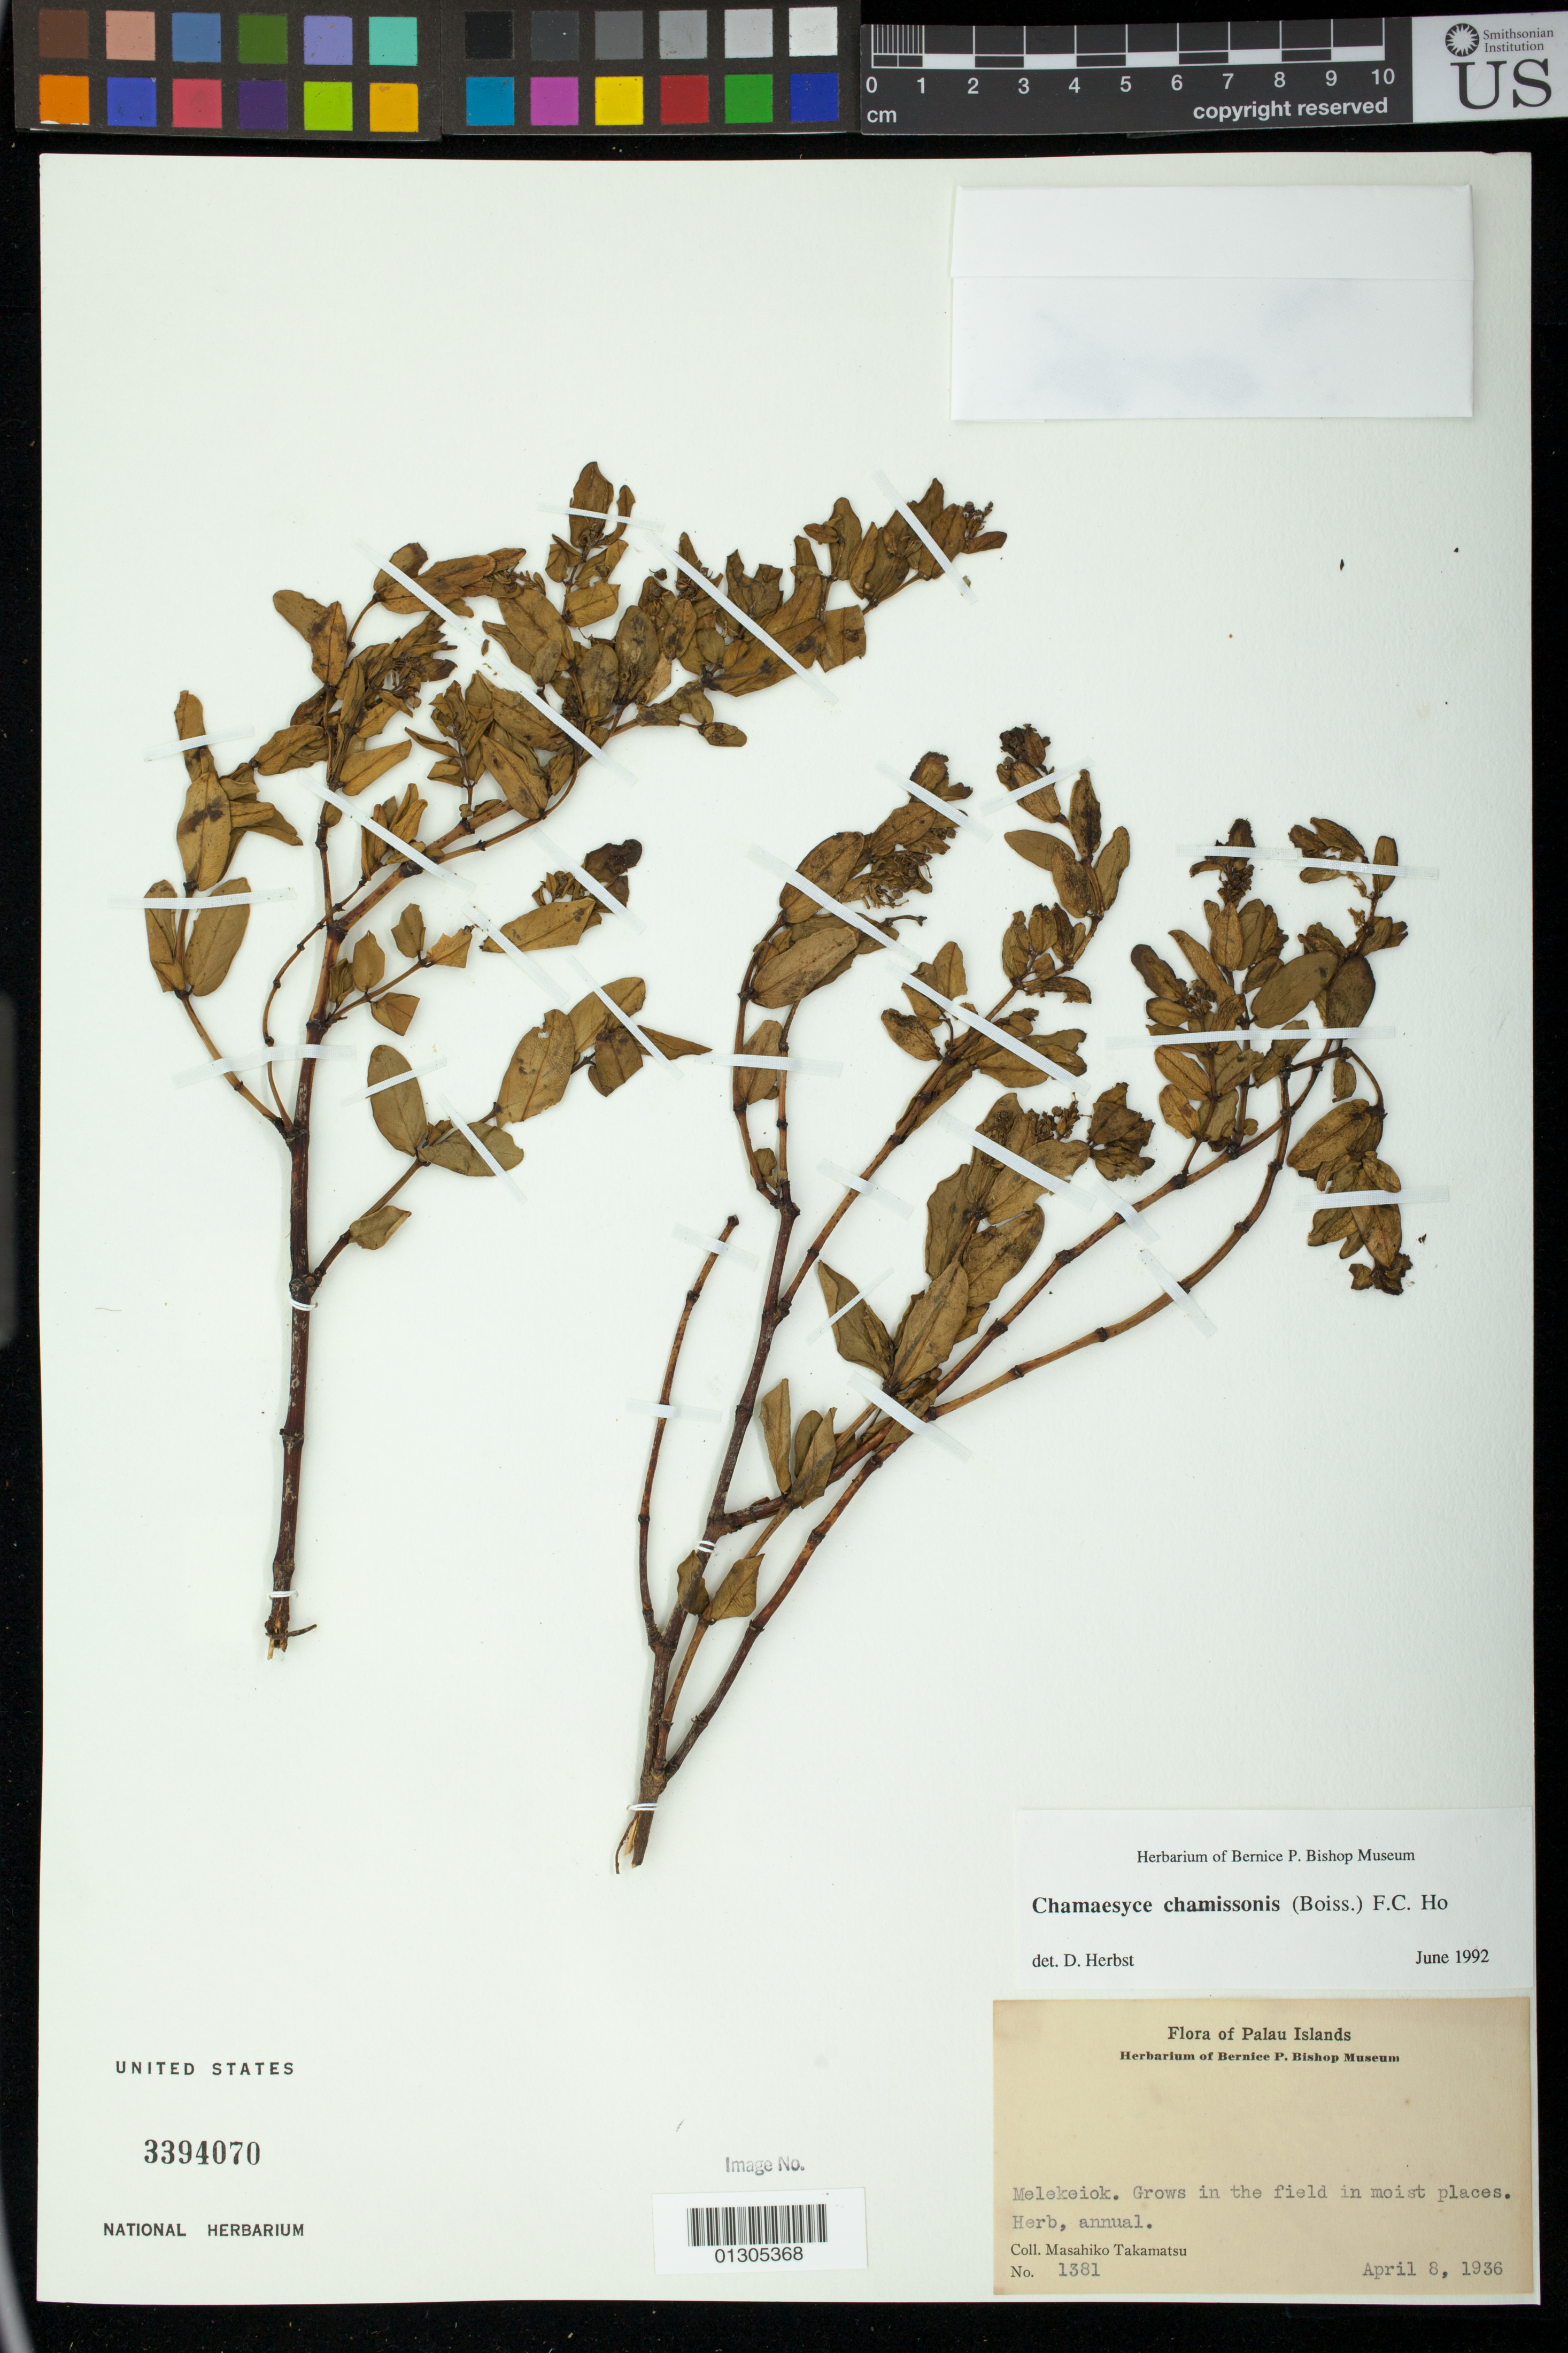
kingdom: Plantae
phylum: Tracheophyta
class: Magnoliopsida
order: Malpighiales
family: Euphorbiaceae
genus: Euphorbia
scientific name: Euphorbia chamissonis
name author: (Klotzsch ex Klotzsch & Garcke) Boiss.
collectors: M. Takamatsu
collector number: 1381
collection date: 1936-04-08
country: Palau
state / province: Melekeok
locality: Melekeiok [Melekeok]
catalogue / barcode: US 3394070